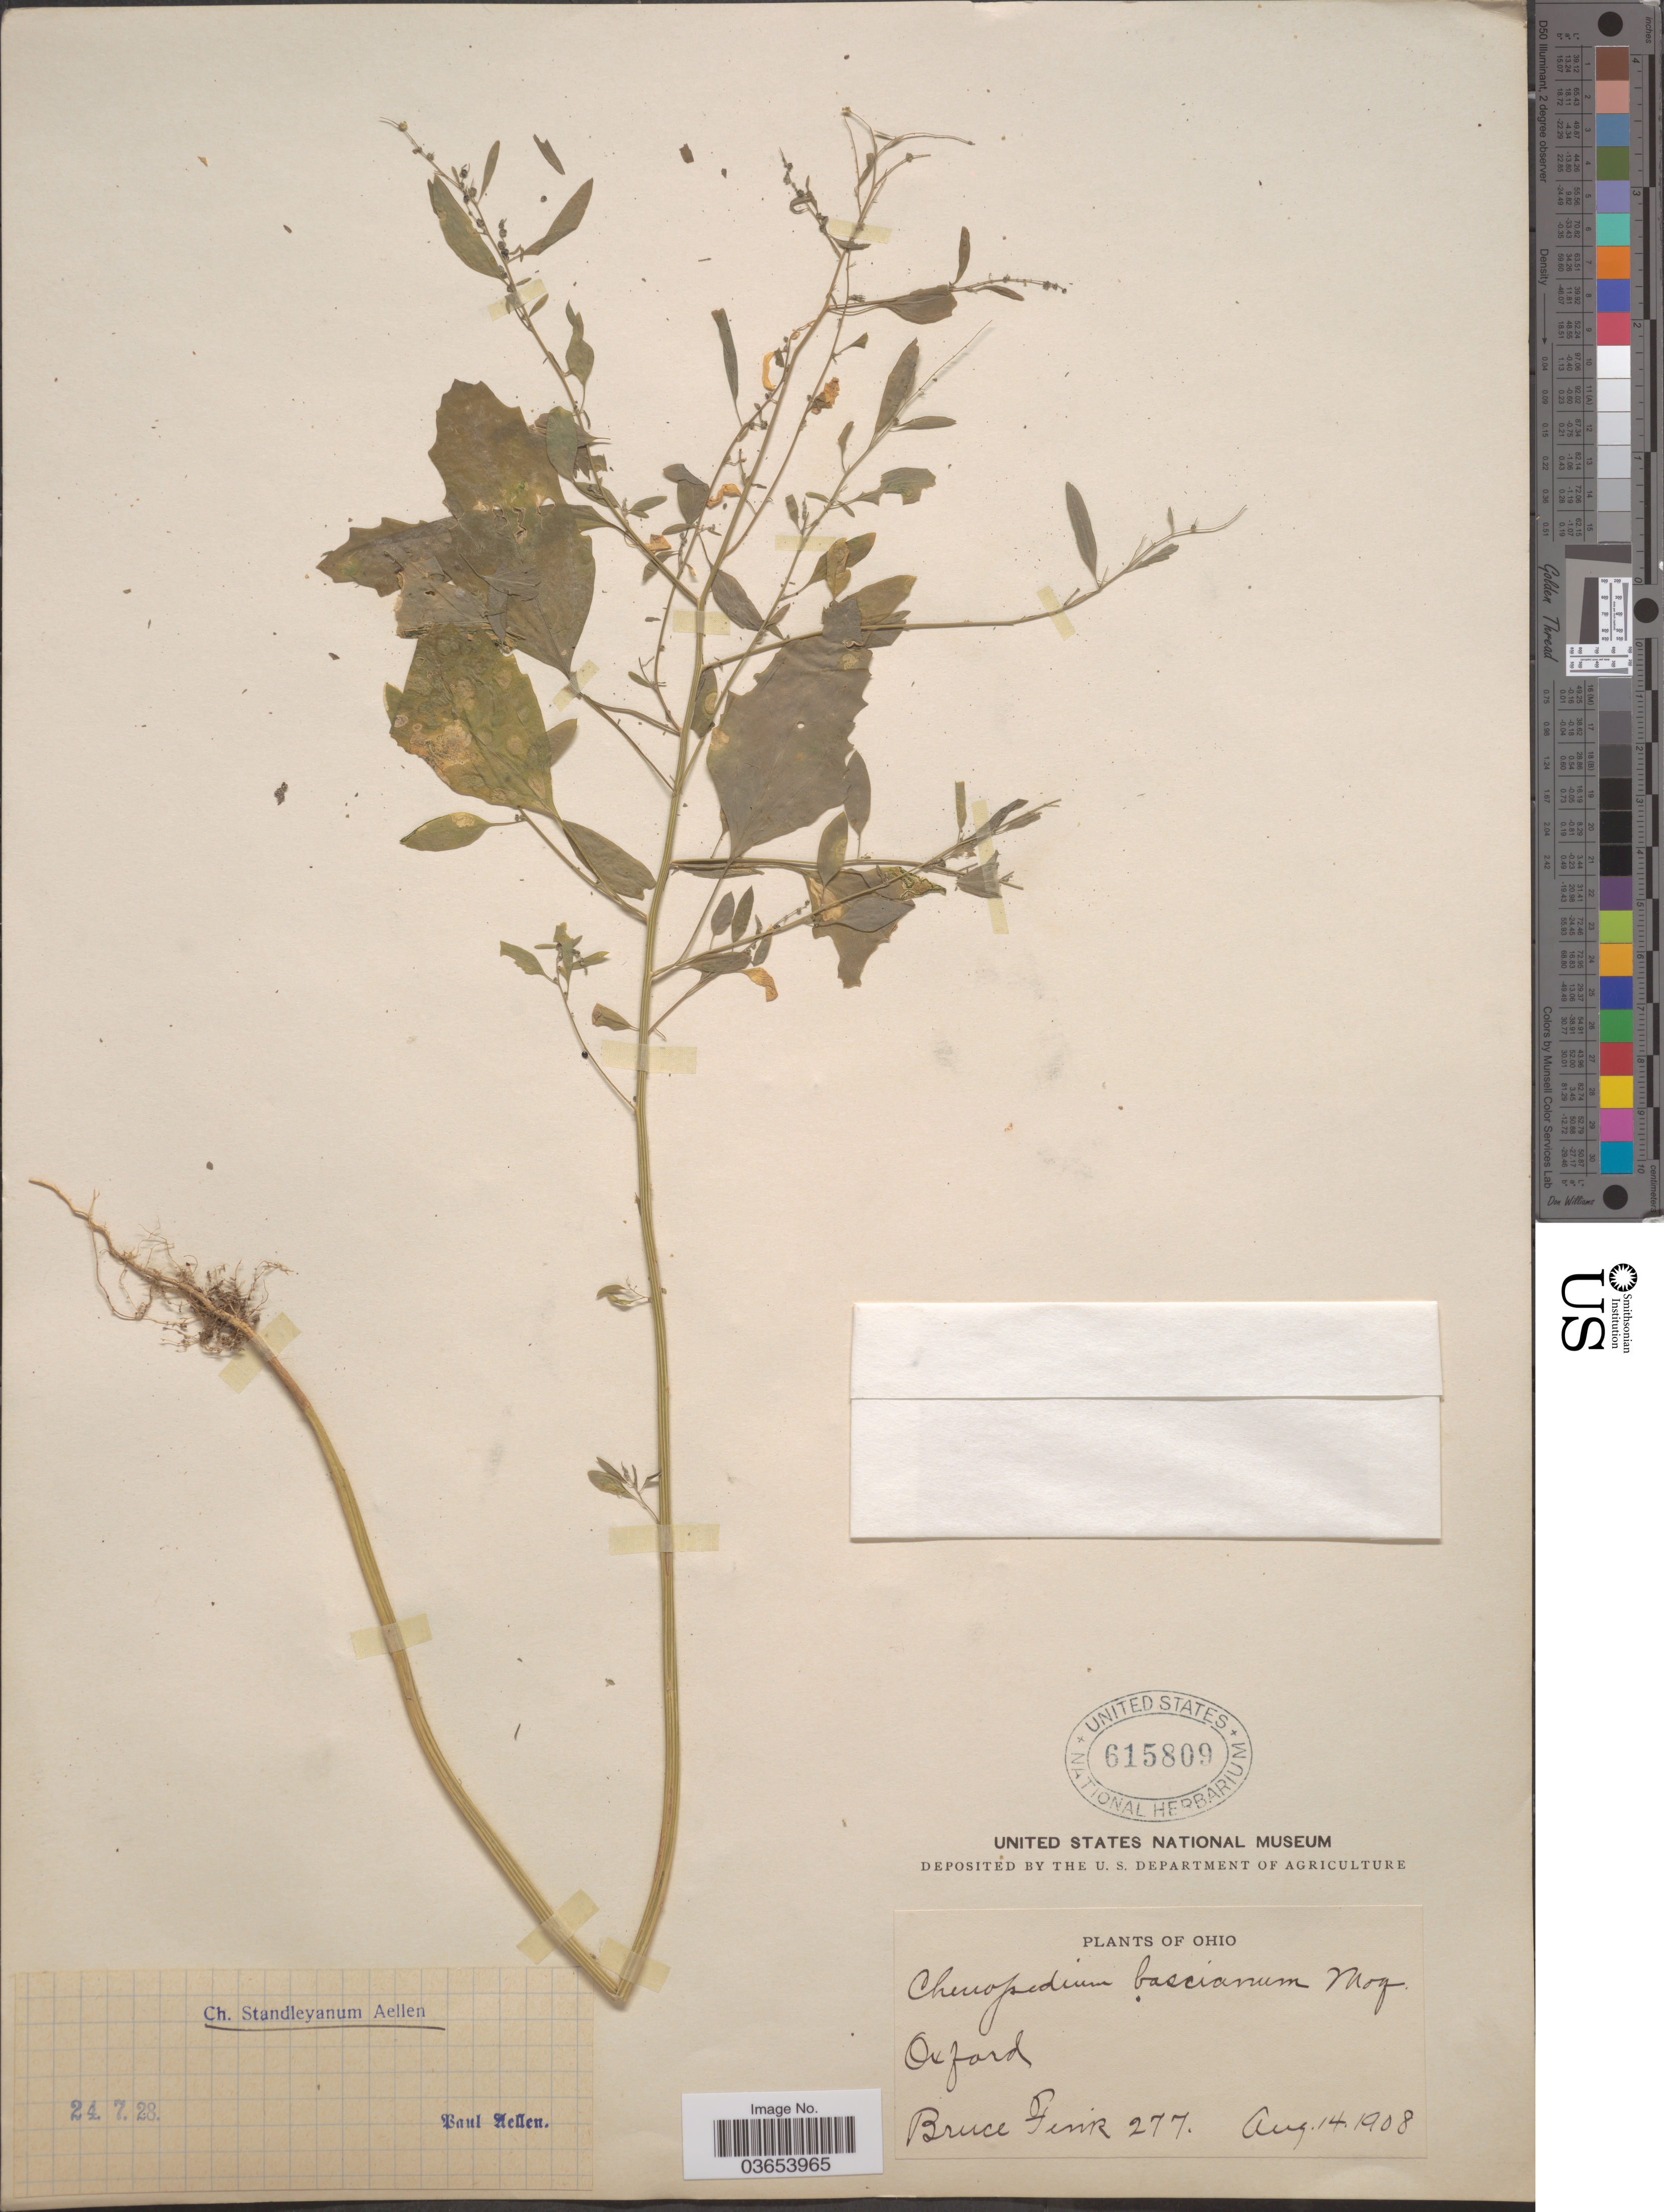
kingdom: Plantae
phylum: Tracheophyta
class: Magnoliopsida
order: Caryophyllales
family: Amaranthaceae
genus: Chenopodium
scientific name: Chenopodium standleyanum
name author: Aellen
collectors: B. Fink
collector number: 277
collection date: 1908-08-14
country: United States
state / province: Ohio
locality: Oxford.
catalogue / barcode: US 615809